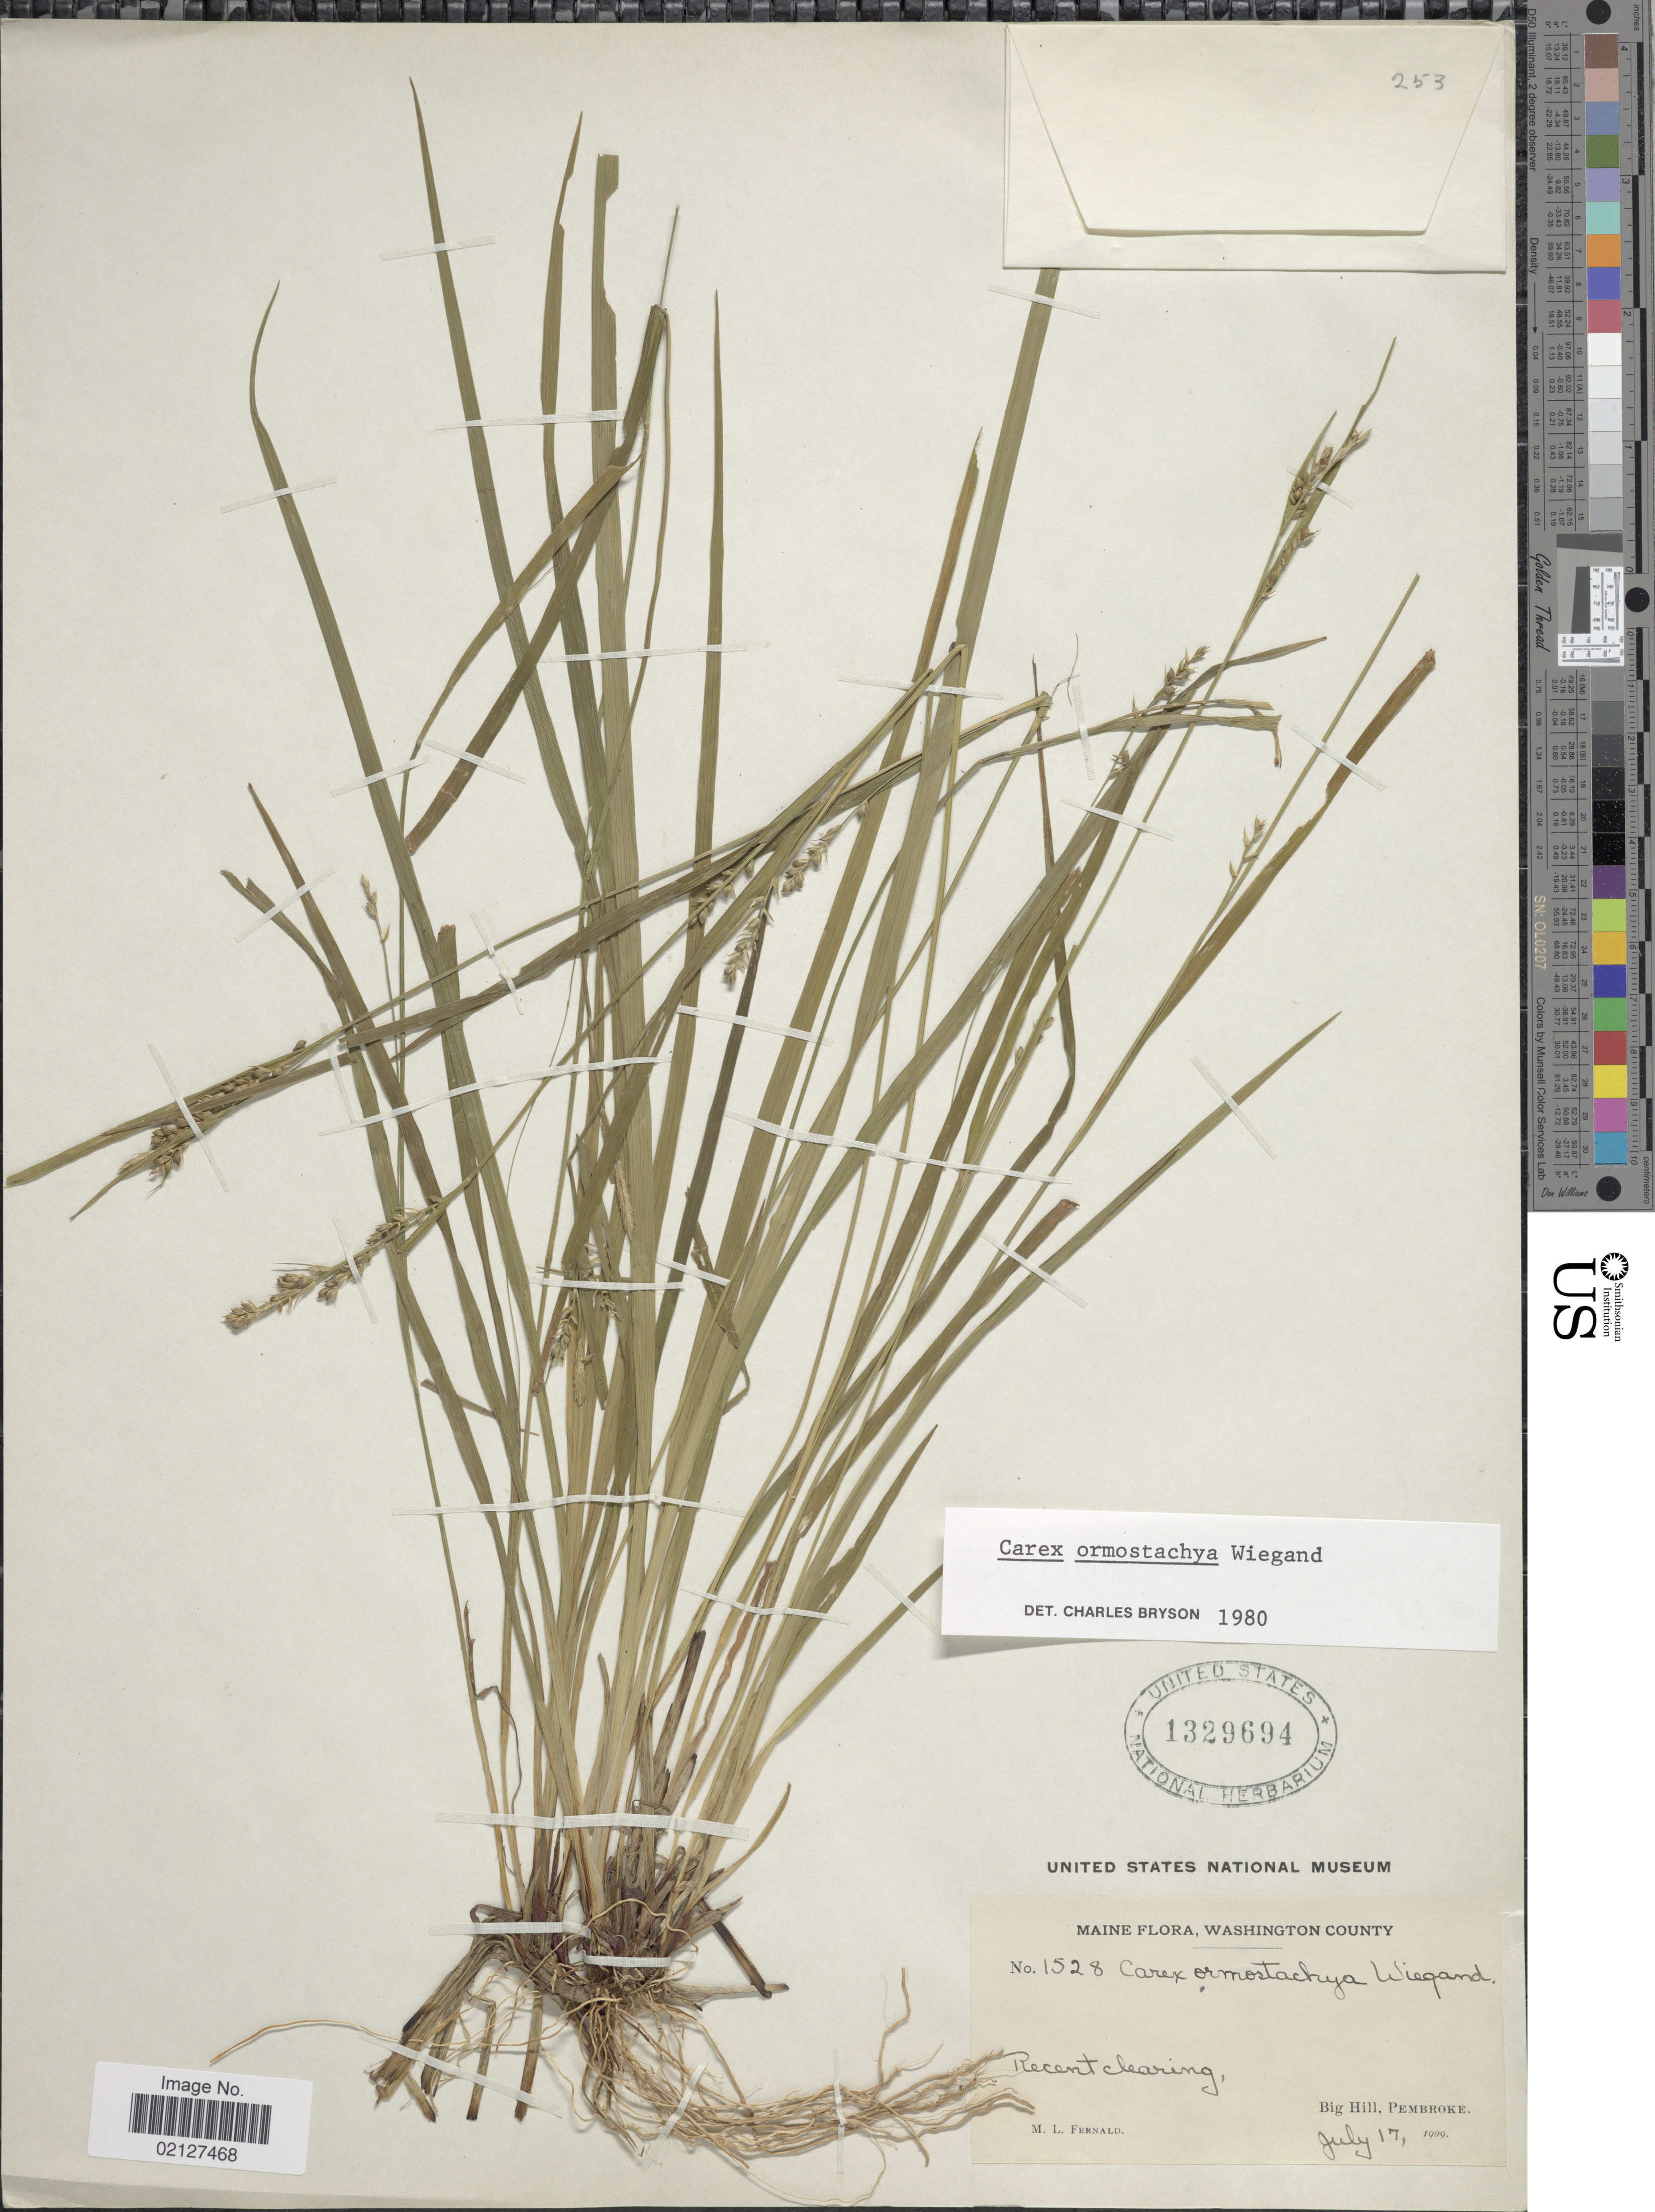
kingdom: Plantae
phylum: Tracheophyta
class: Liliopsida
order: Poales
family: Cyperaceae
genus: Carex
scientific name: Carex ormostachya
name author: Wiegand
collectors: M. L. Fernald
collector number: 1528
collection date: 1909-07-17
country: United States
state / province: Maine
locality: Washinghton County, recent clearing, Big Hill, Pembroke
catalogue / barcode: US 1329694